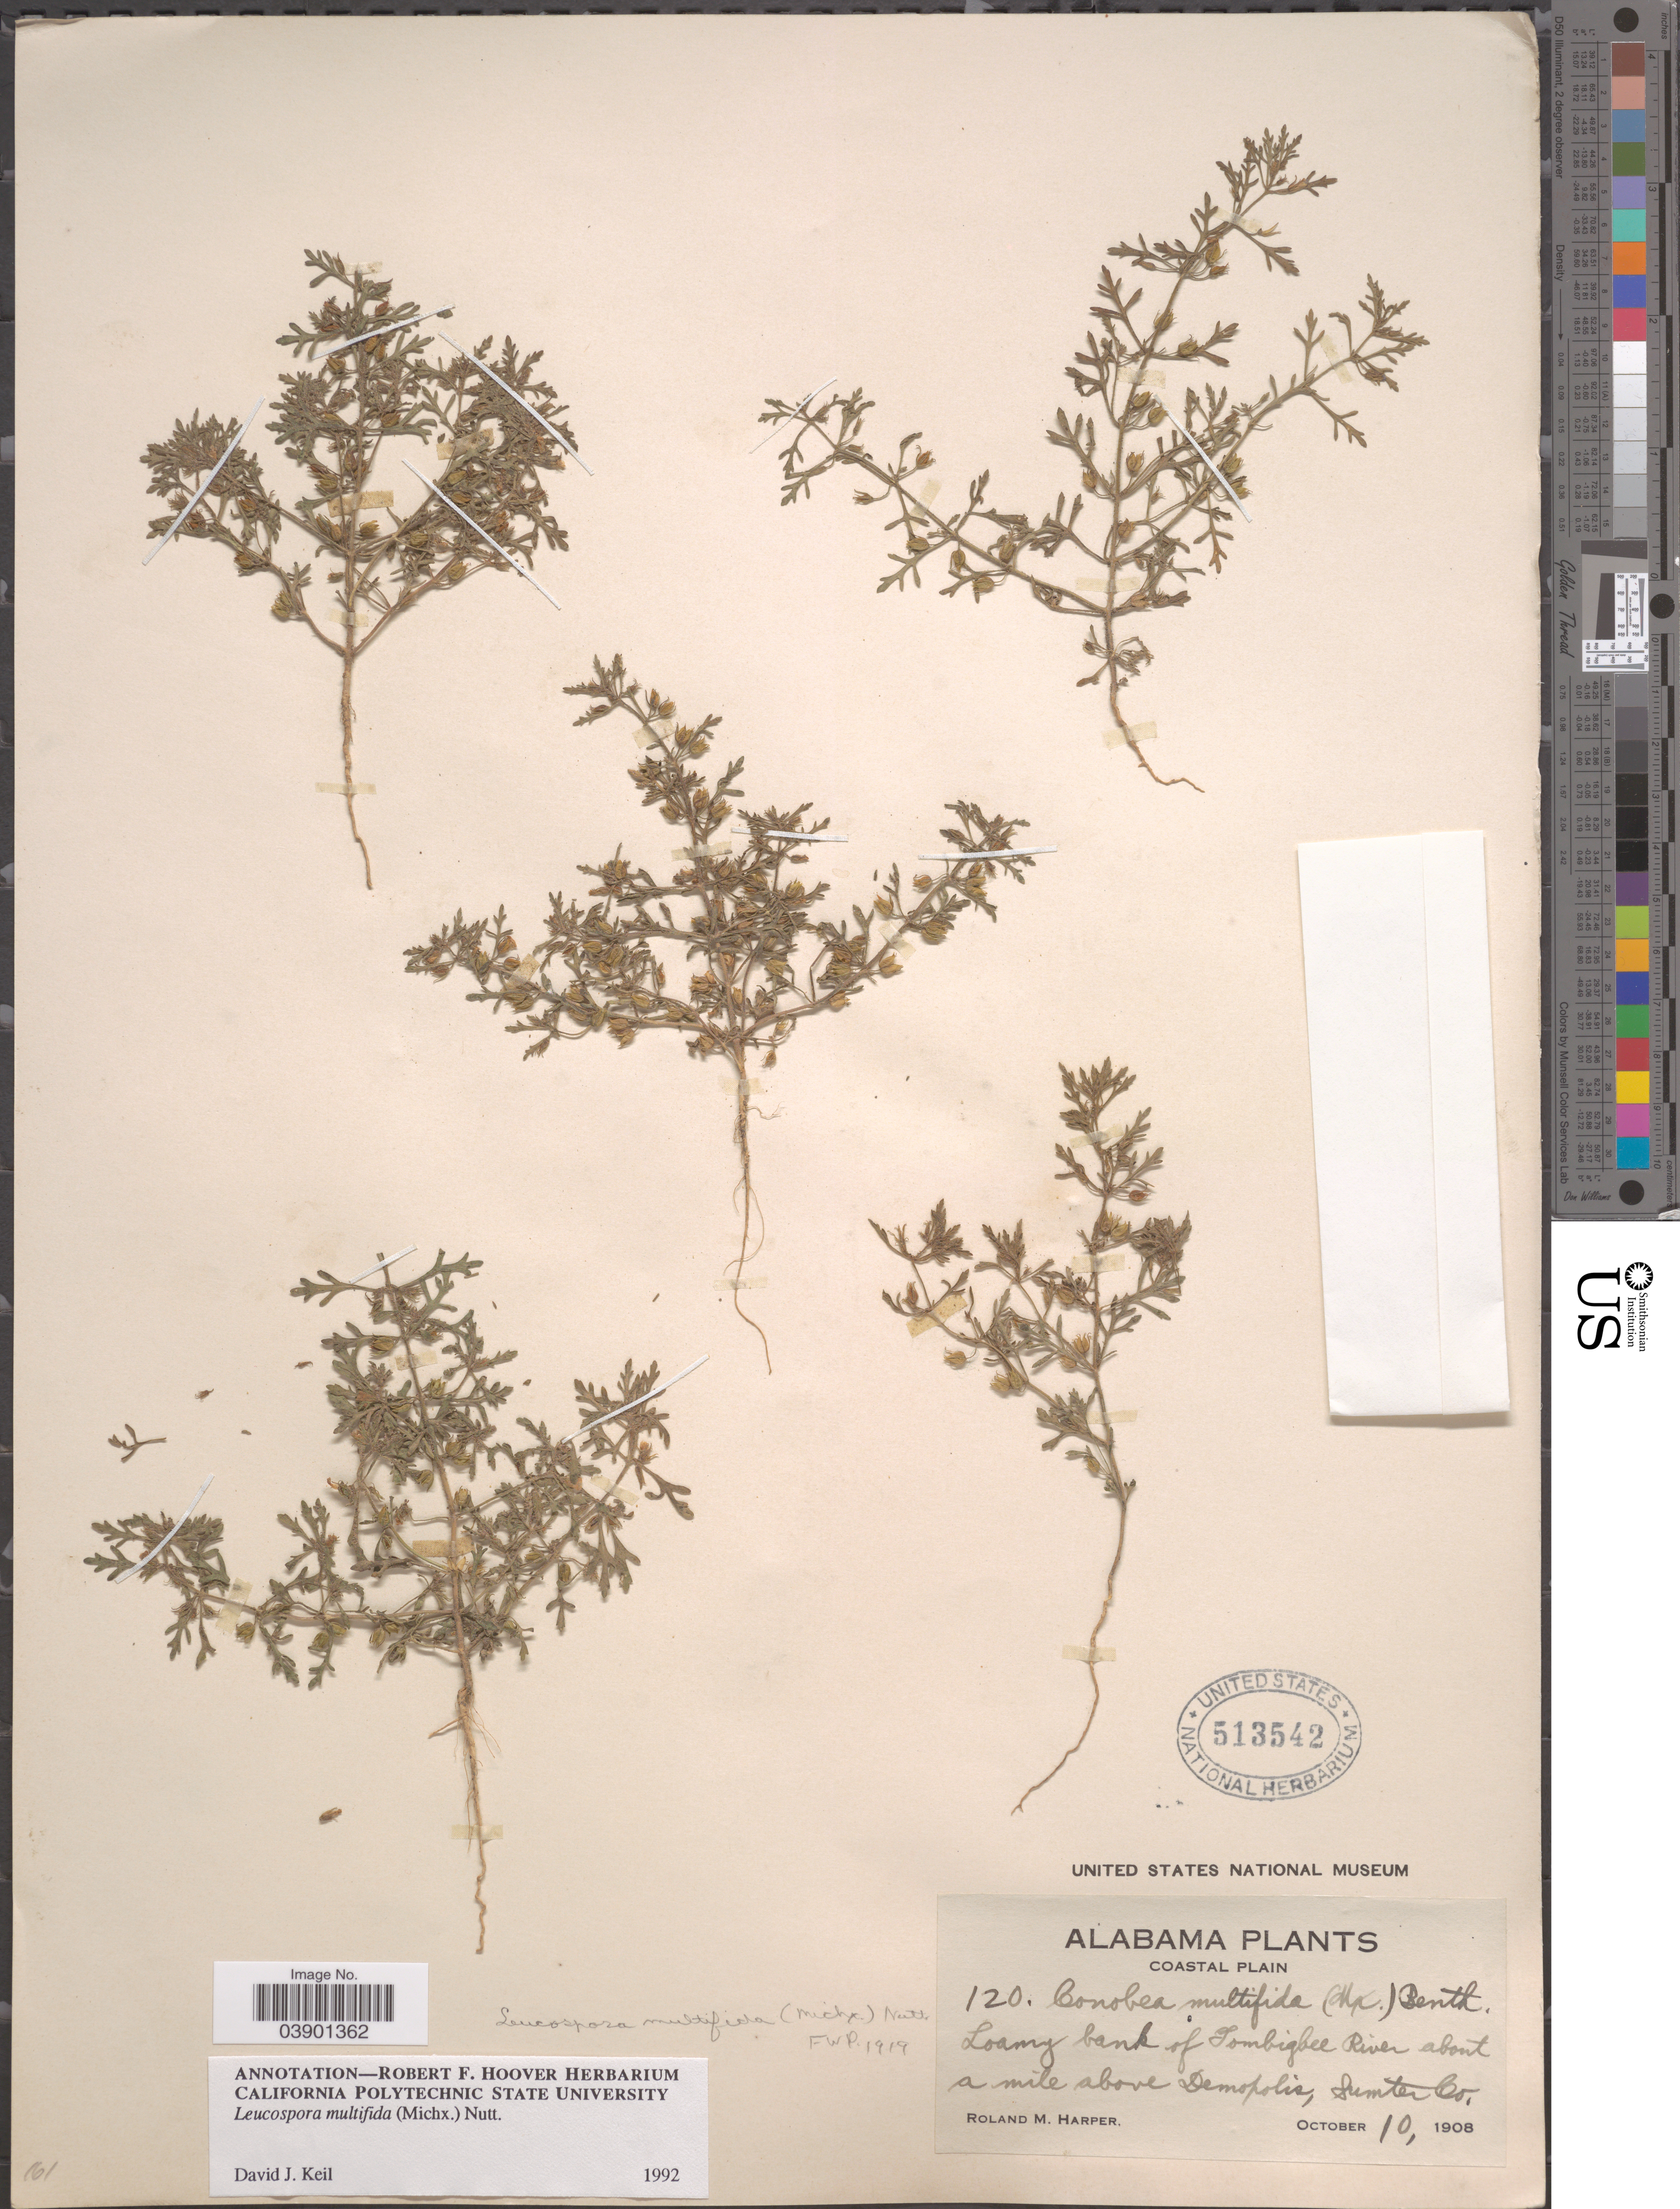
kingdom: Plantae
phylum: Tracheophyta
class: Magnoliopsida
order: Lamiales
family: Plantaginaceae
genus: Leucospora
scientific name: Leucospora multifida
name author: (Michx.) Nutt.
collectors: R. M. Harper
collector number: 120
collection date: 1908-10-10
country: United States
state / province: Alabama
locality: Coastal Plain. Loamy bank of Tombigbee River about a mile above Demopolis, Sumter Co.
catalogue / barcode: US 513542